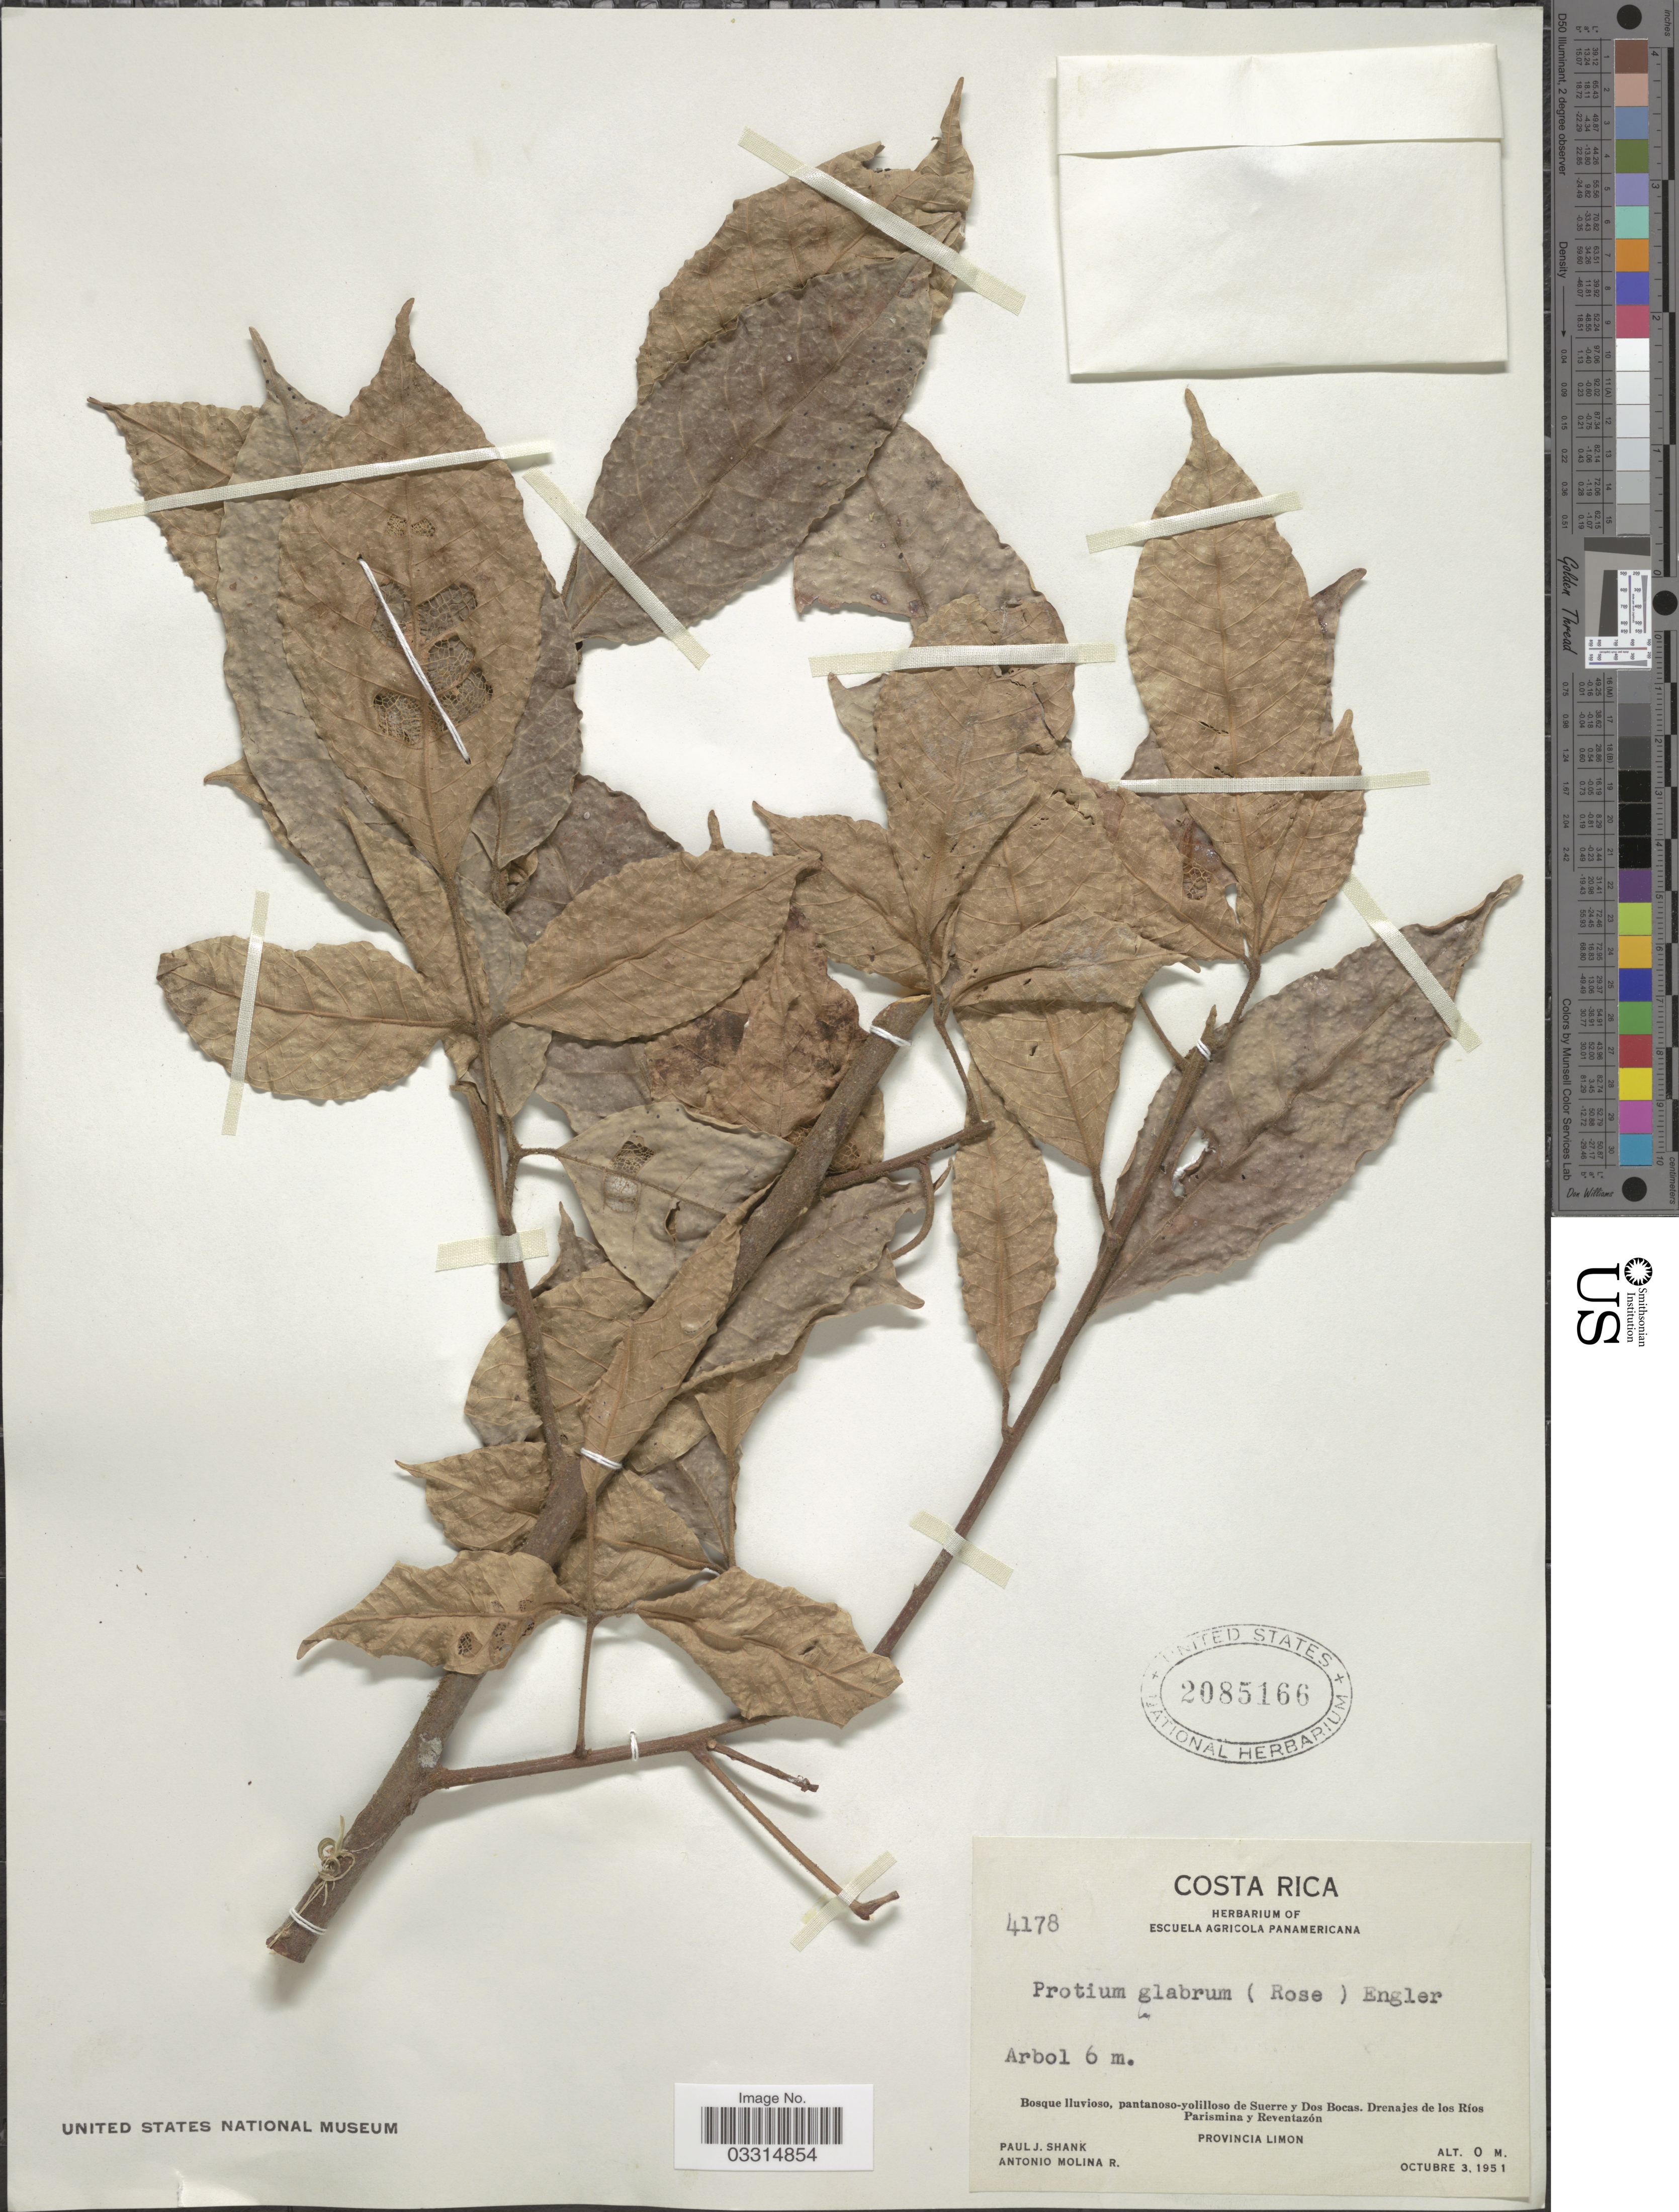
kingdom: Plantae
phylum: Tracheophyta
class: Magnoliopsida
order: Sapindales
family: Burseraceae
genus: Protium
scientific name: Protium glabrum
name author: (Rose) Engl.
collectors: P. J. Shank & A. Molina R.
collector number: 4178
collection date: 1951-10-03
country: Costa Rica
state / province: Limón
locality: Bosque lluvioso, pantanoso-yolilloso de Suerre y Dos Bocas. Drenajes de los Ríos Parismina y Reventazón.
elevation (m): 0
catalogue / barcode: US 2085166